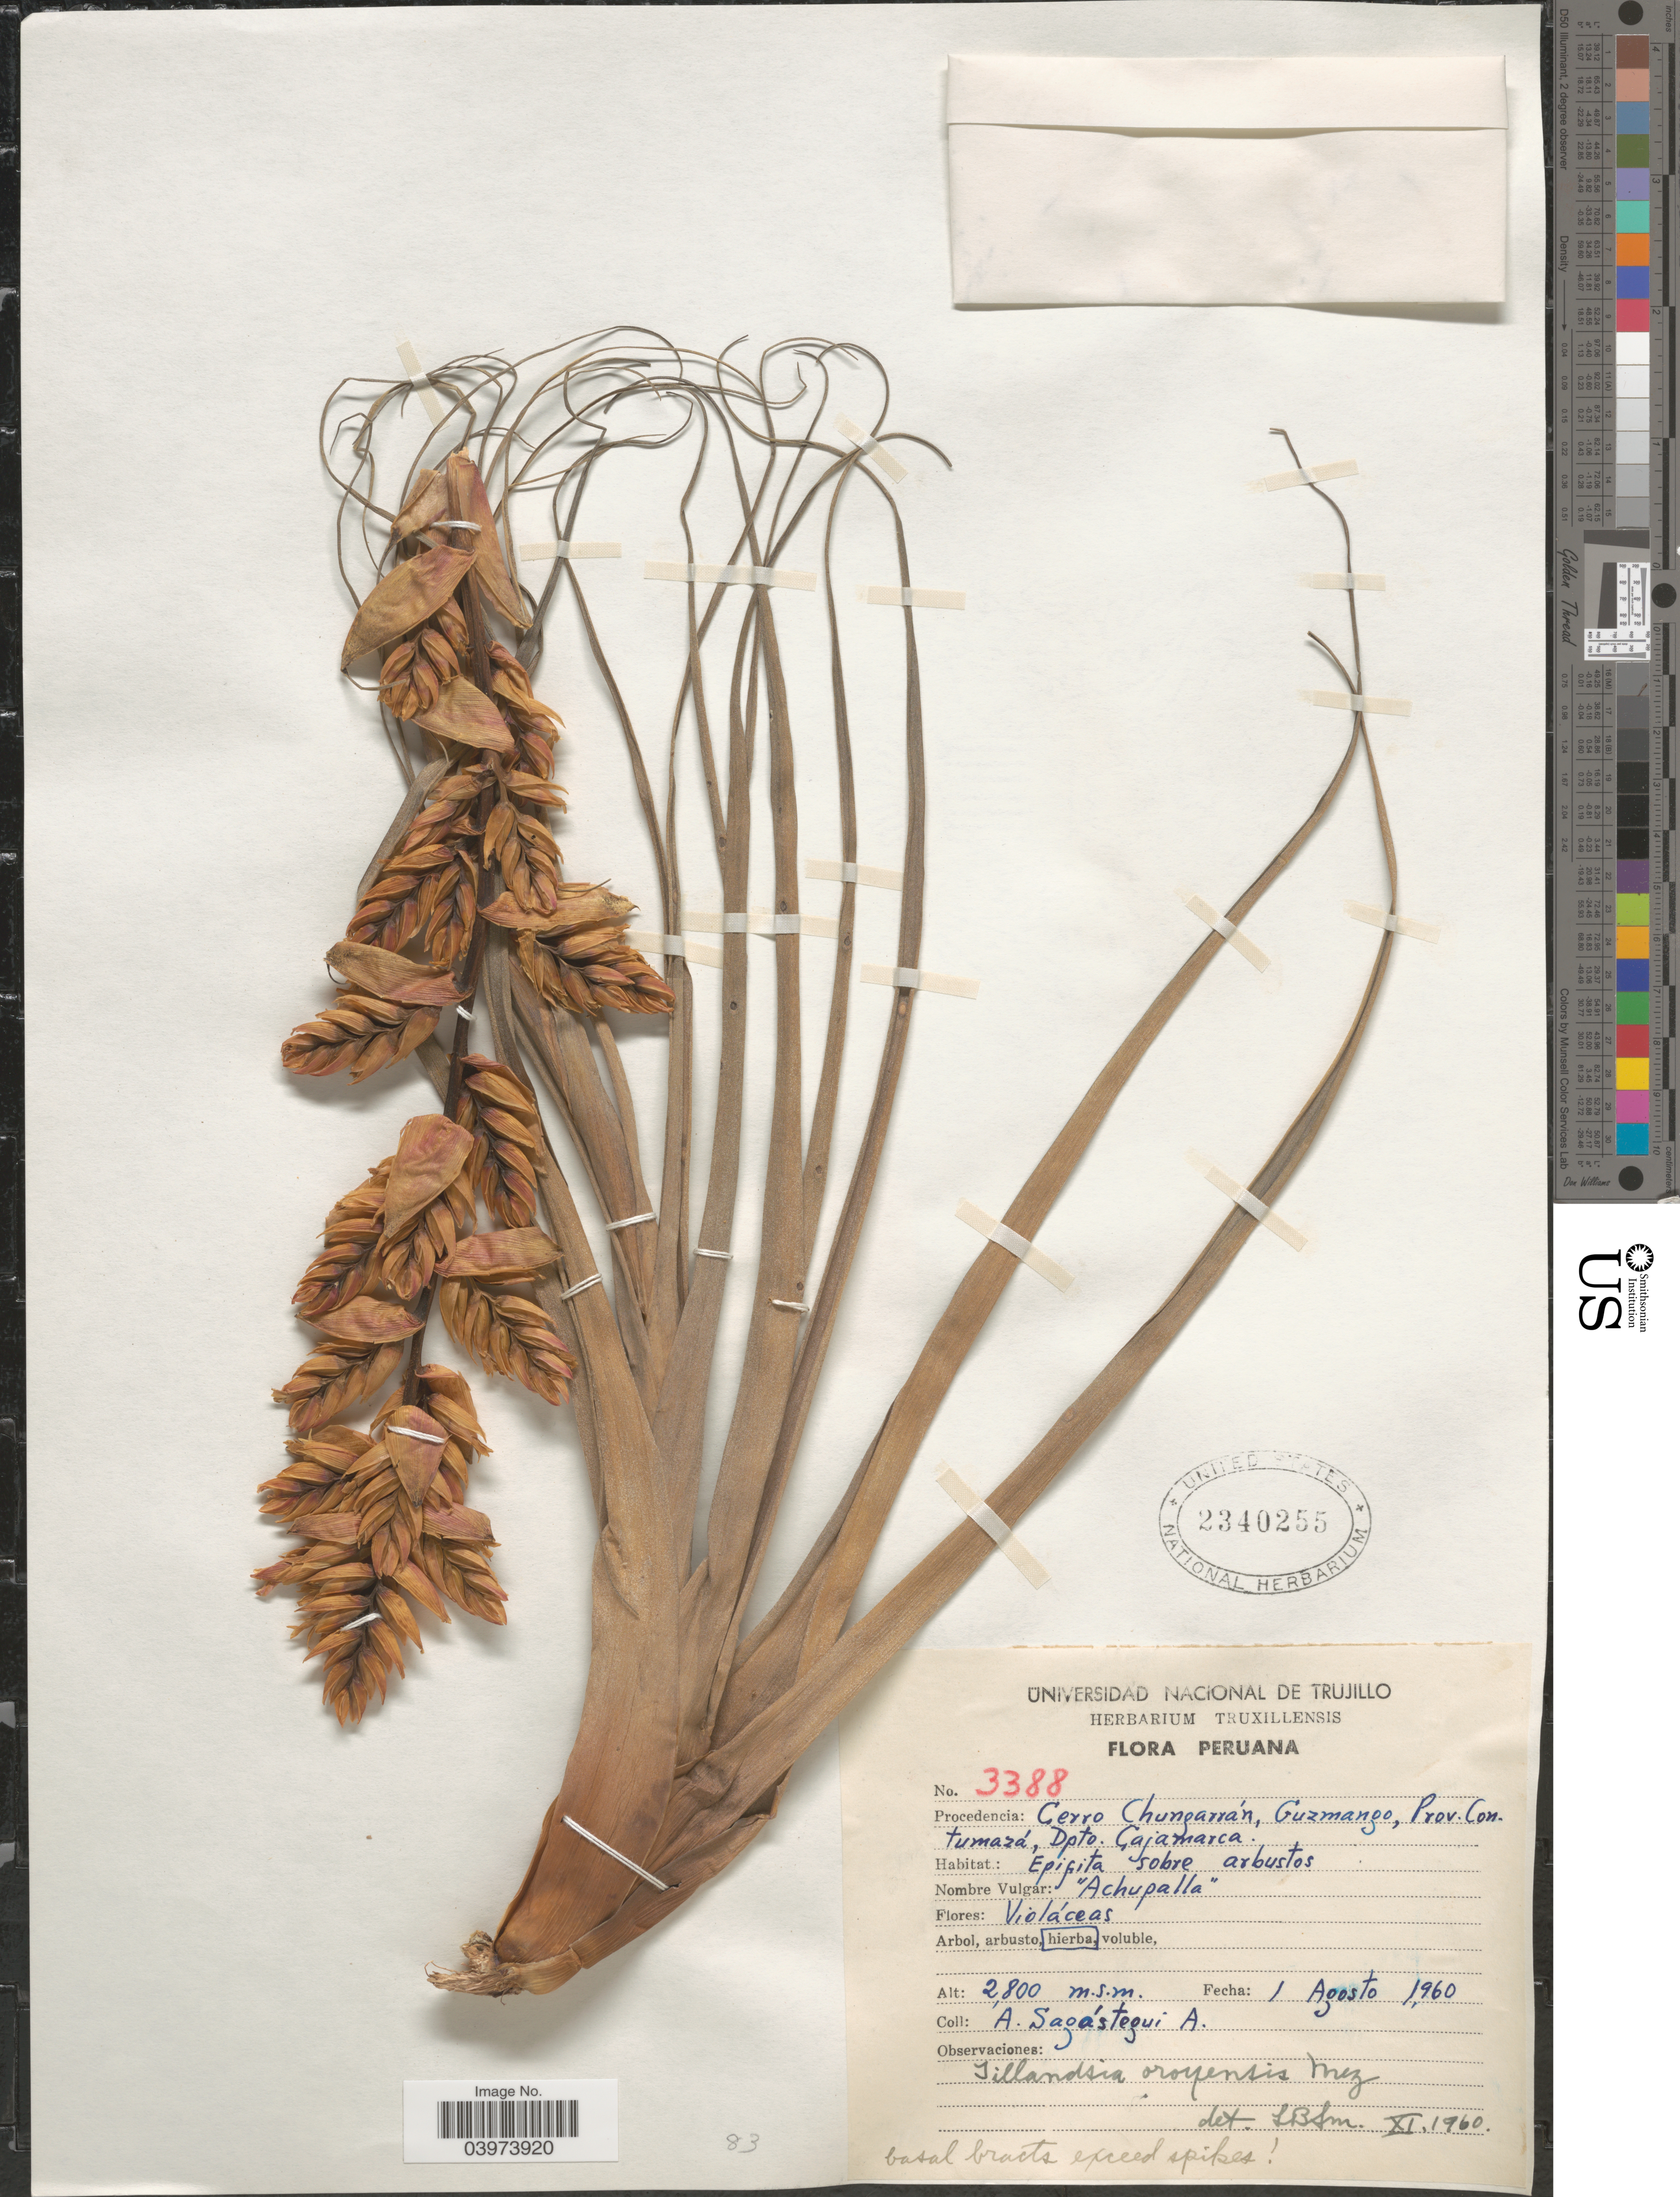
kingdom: Plantae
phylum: Tracheophyta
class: Liliopsida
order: Poales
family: Bromeliaceae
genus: Tillandsia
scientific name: Tillandsia oroyensis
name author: Mez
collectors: A. Sagástegui A.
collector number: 3388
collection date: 1960-08-01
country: Peru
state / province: Cajamarca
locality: Cerro Chungarrán, Guzmango, Prov. Contumazá, Dpto. Cajamarca.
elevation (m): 2800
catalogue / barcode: US 2340255